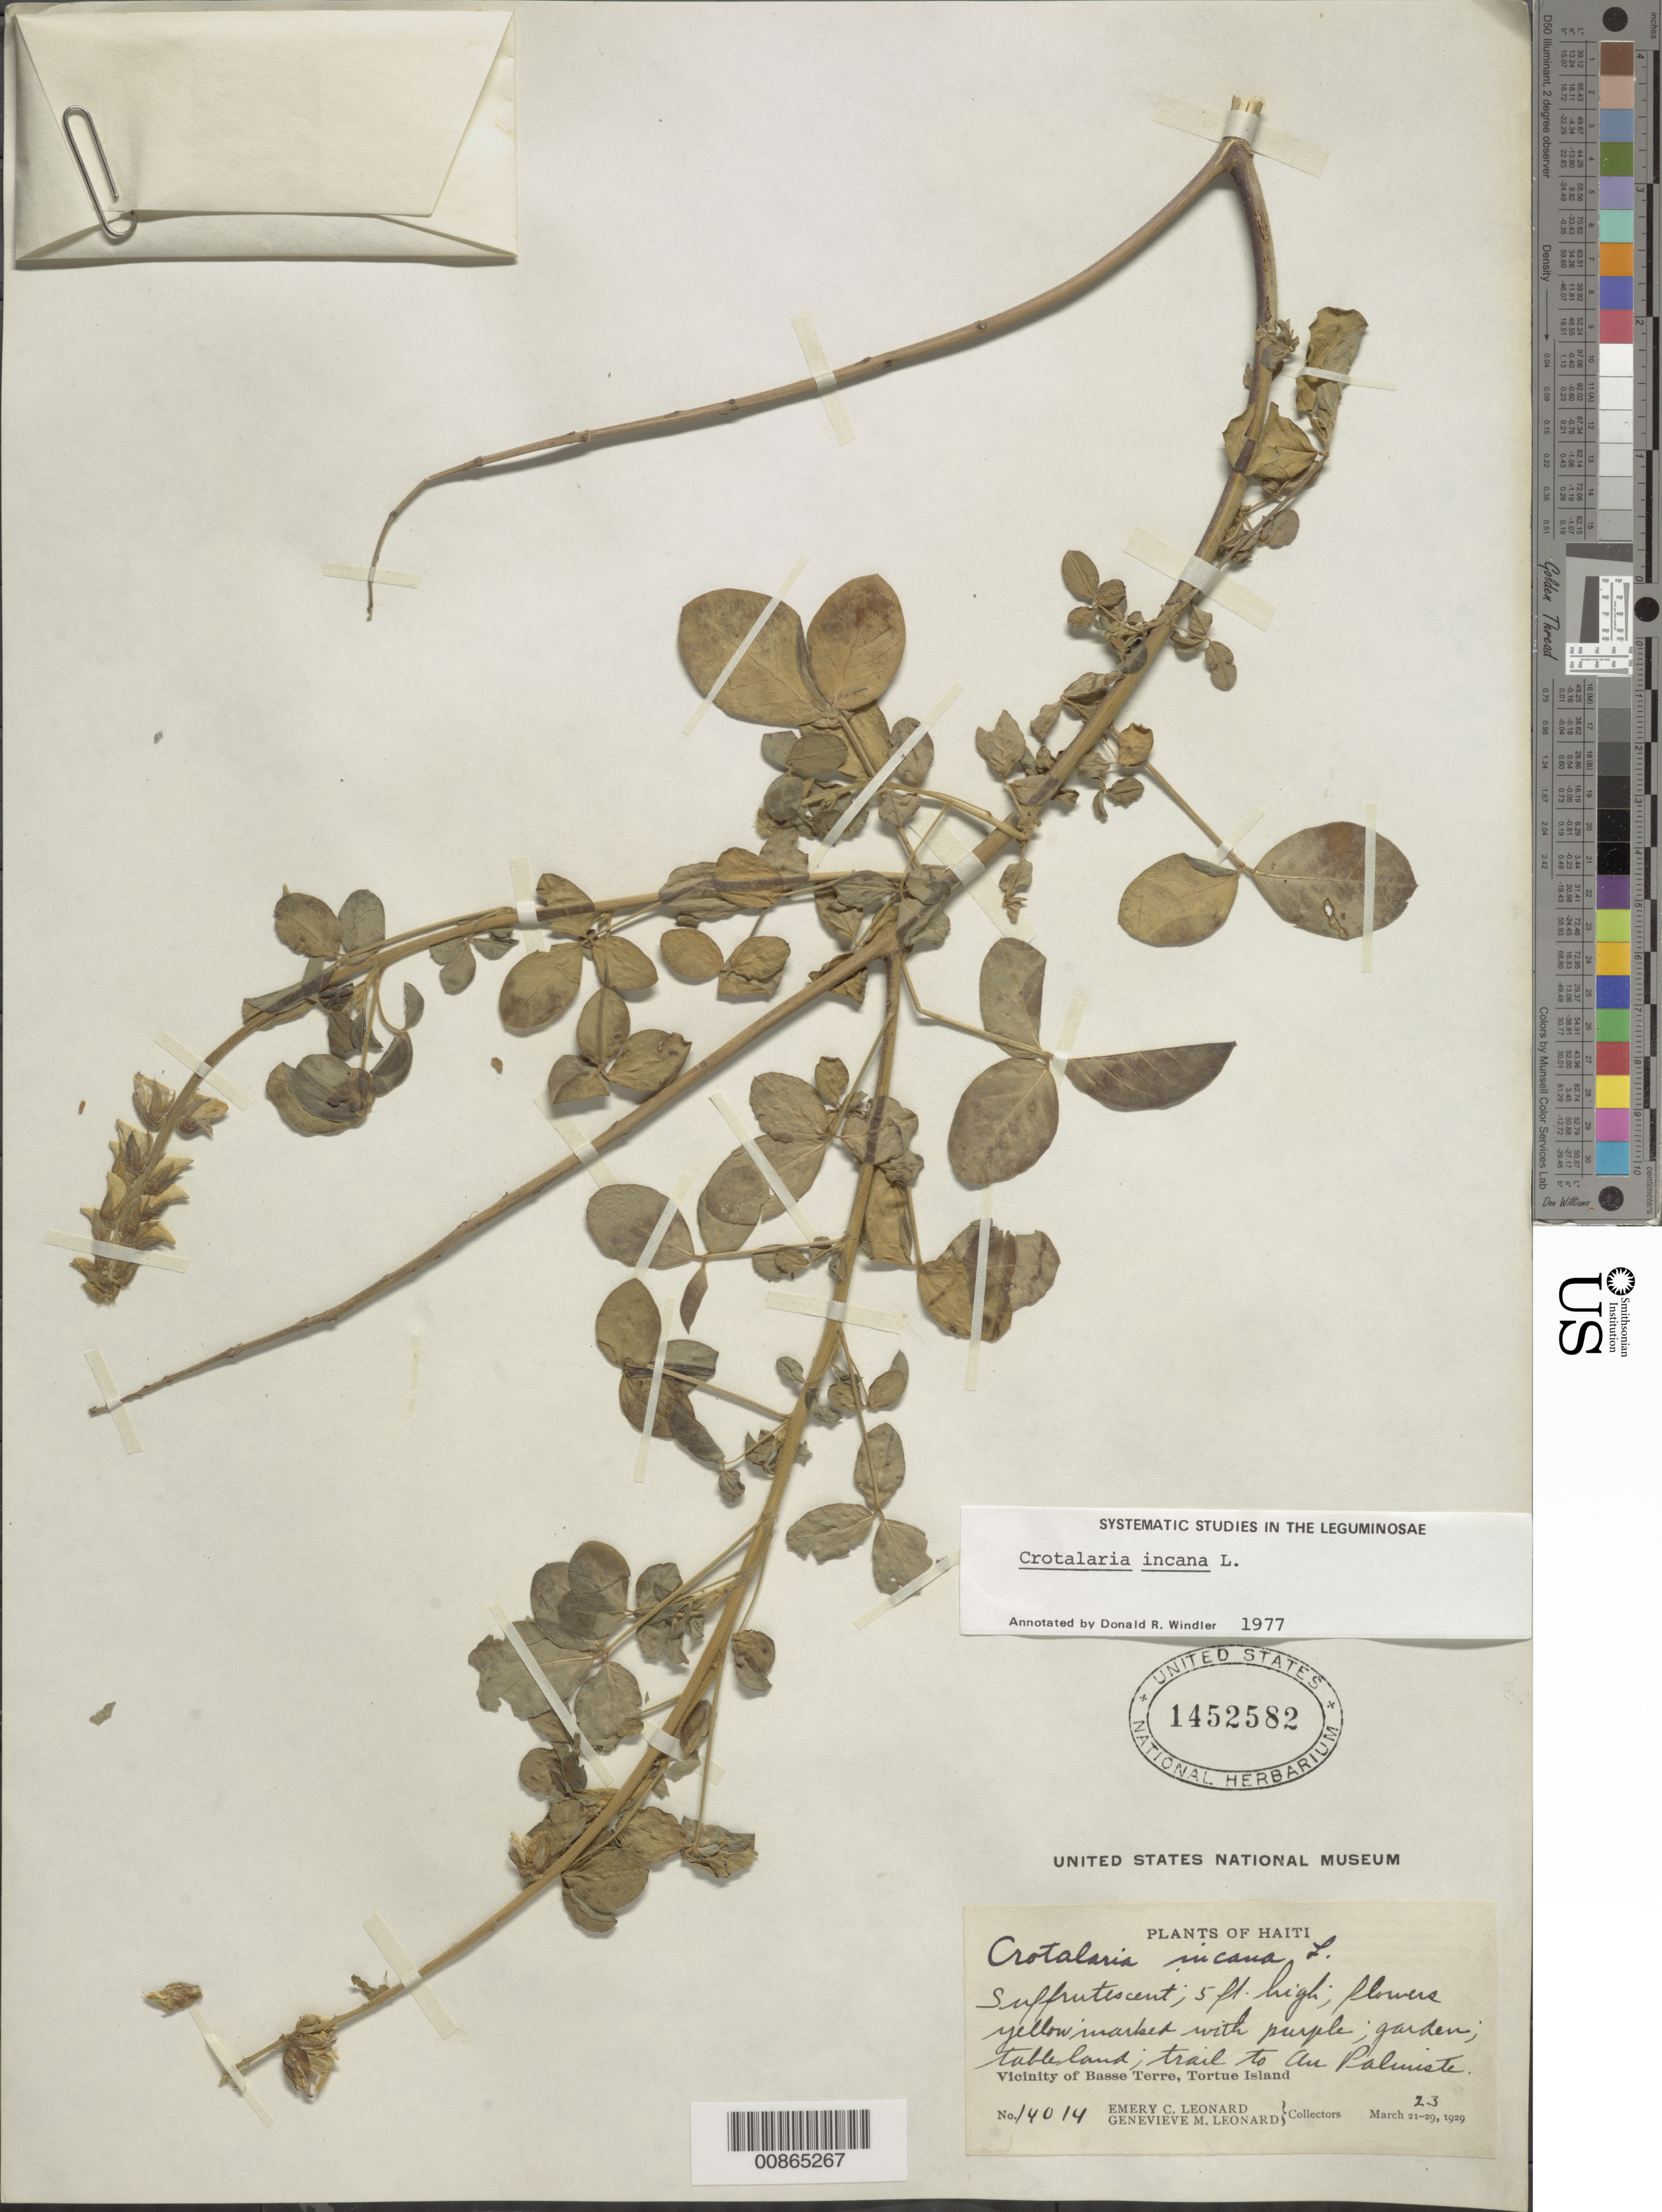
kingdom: Plantae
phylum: Tracheophyta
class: Magnoliopsida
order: Fabales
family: Fabaceae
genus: Crotalaria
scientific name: Crotalaria incana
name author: L.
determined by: Windler, D. R.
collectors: E. C. Leonard & G. M. Leonard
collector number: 14014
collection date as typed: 23 Mar 1929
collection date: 1929-03-23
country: Haiti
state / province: Nord-Óuest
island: Île de la Tortue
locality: Vicinity of Basse Terre, Tortue Island. Trail to Au Palmiste.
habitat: Garden; tableland.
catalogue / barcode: US 1452582